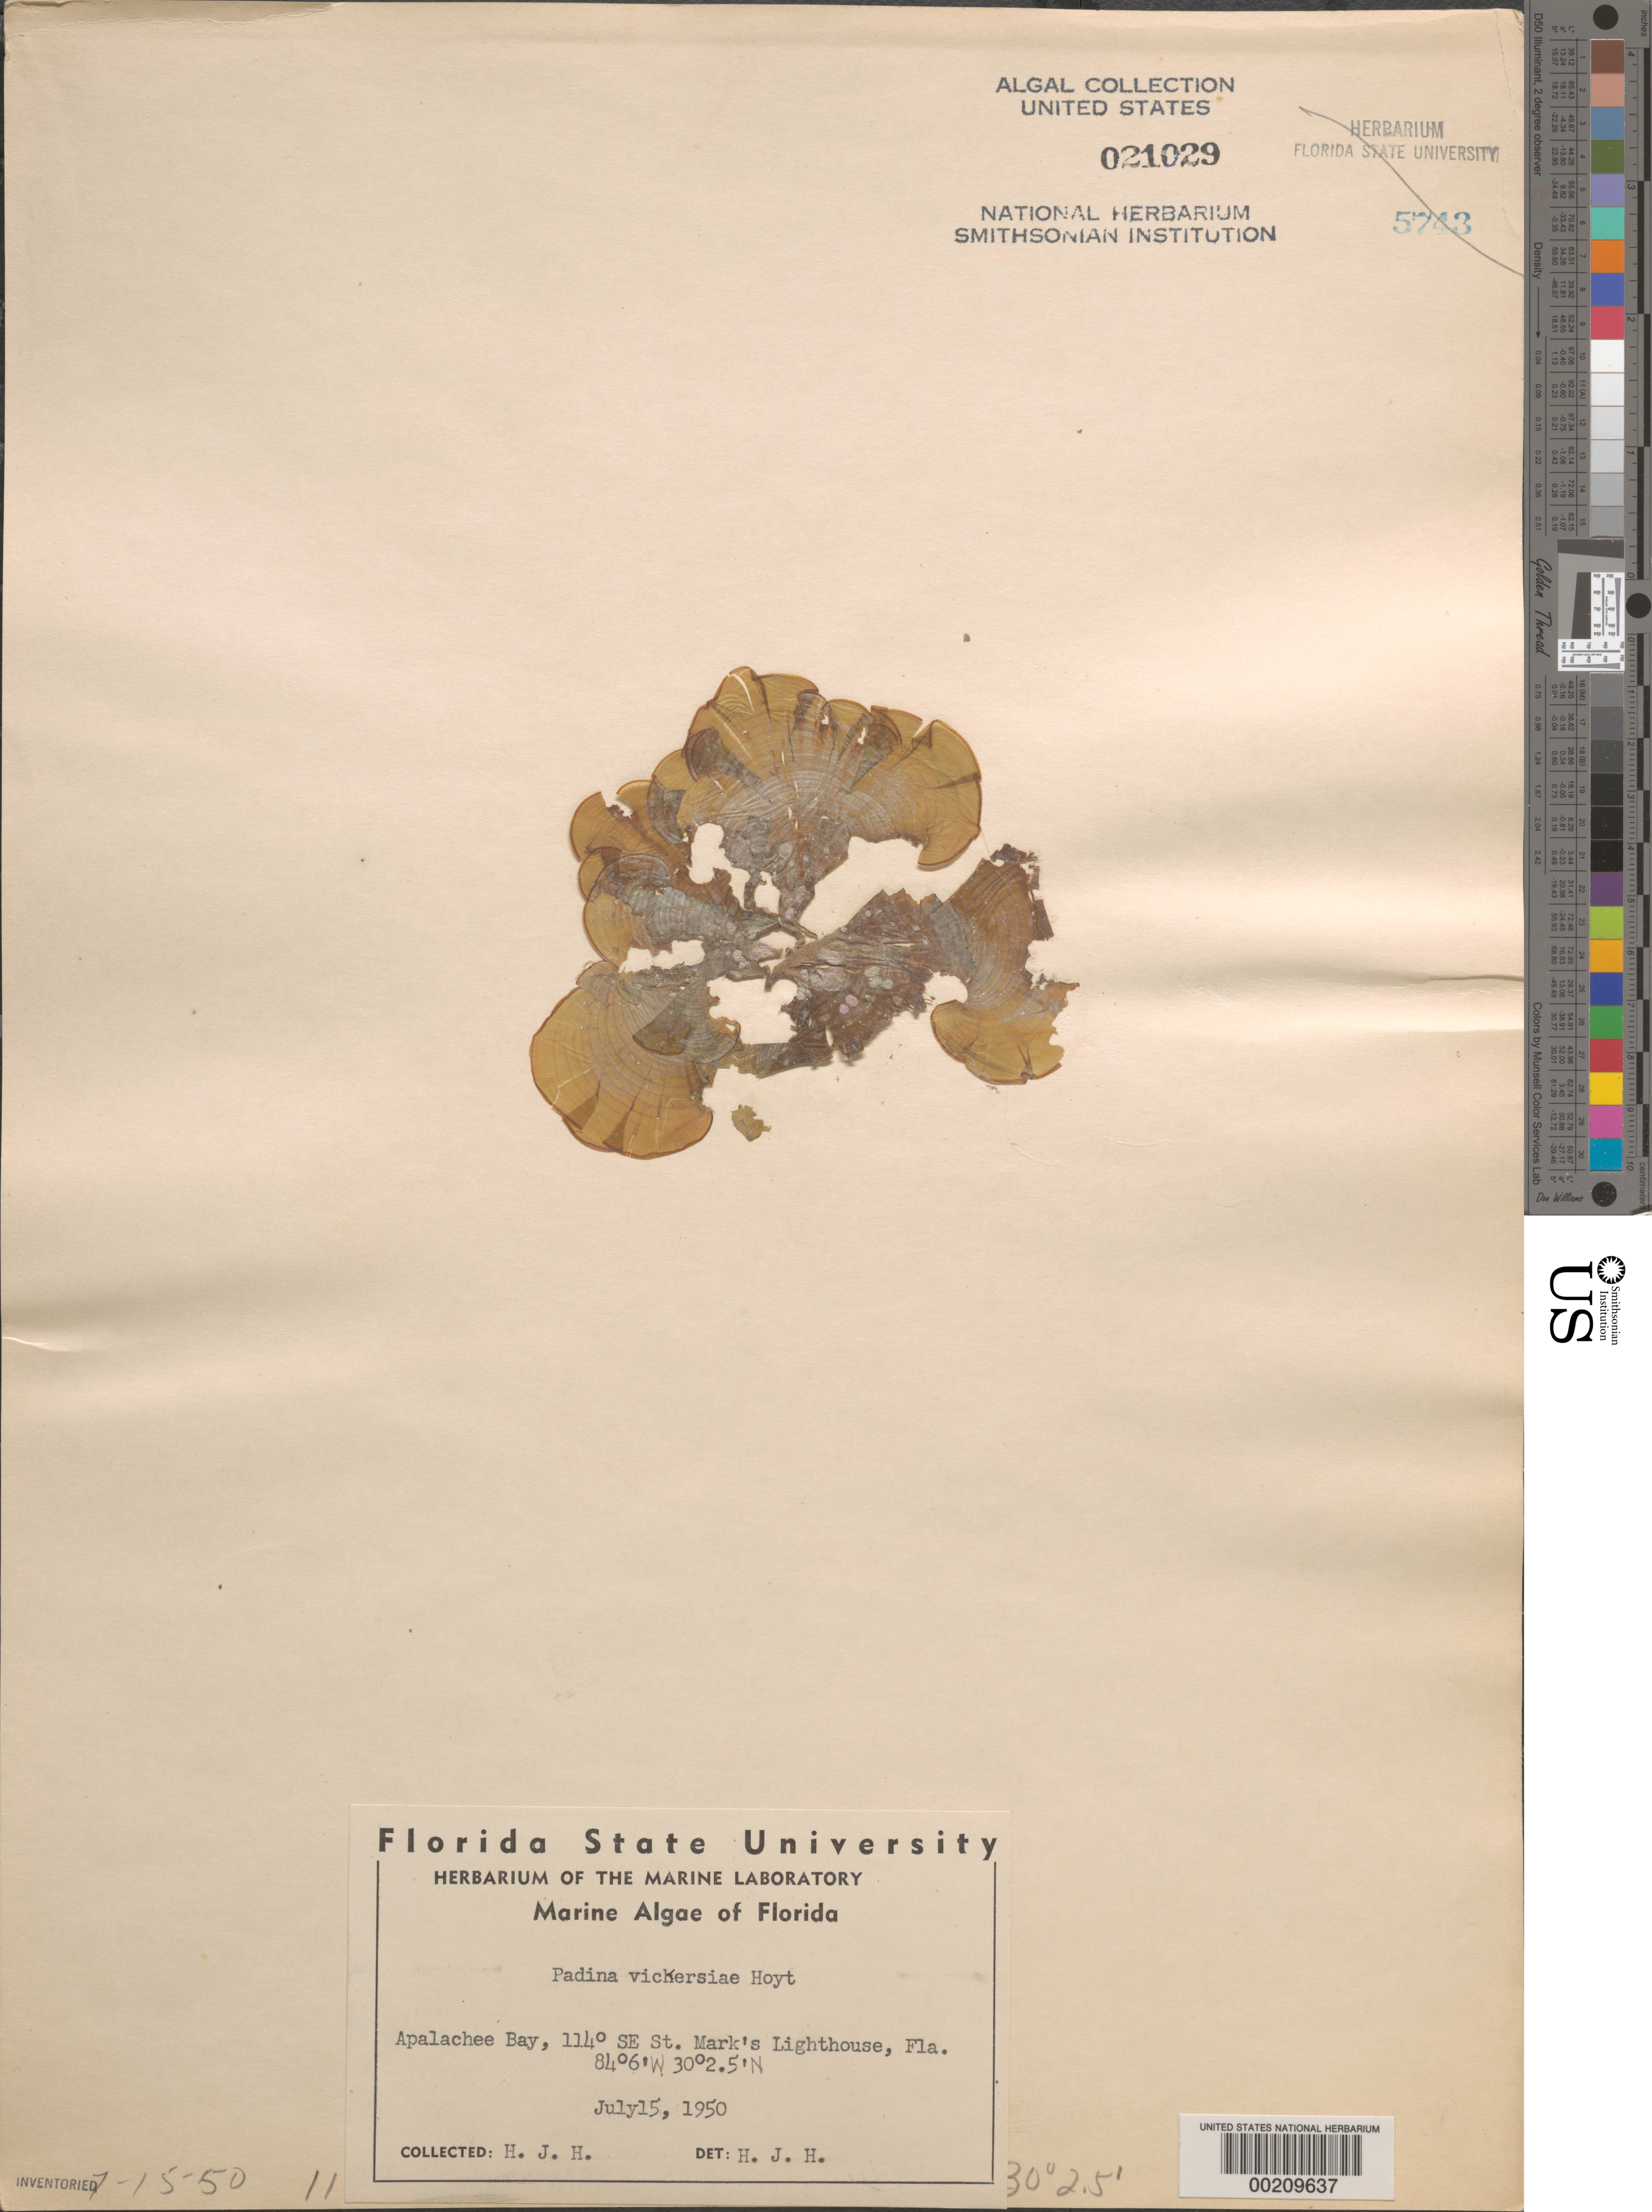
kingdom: Chromista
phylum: Ochrophyta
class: Phaeophyceae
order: Dictyotales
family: Dictyotaceae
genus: Padina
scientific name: Padina gymnospora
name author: (Kütz.) O.G. Sond.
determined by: Algae name updating Project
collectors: H. J. Humm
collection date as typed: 15 Jul 1950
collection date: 1950-07-15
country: United States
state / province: Florida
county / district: Franklin County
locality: Apalachee Bay, southeast of St. Marks Lighthouse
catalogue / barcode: US 21029